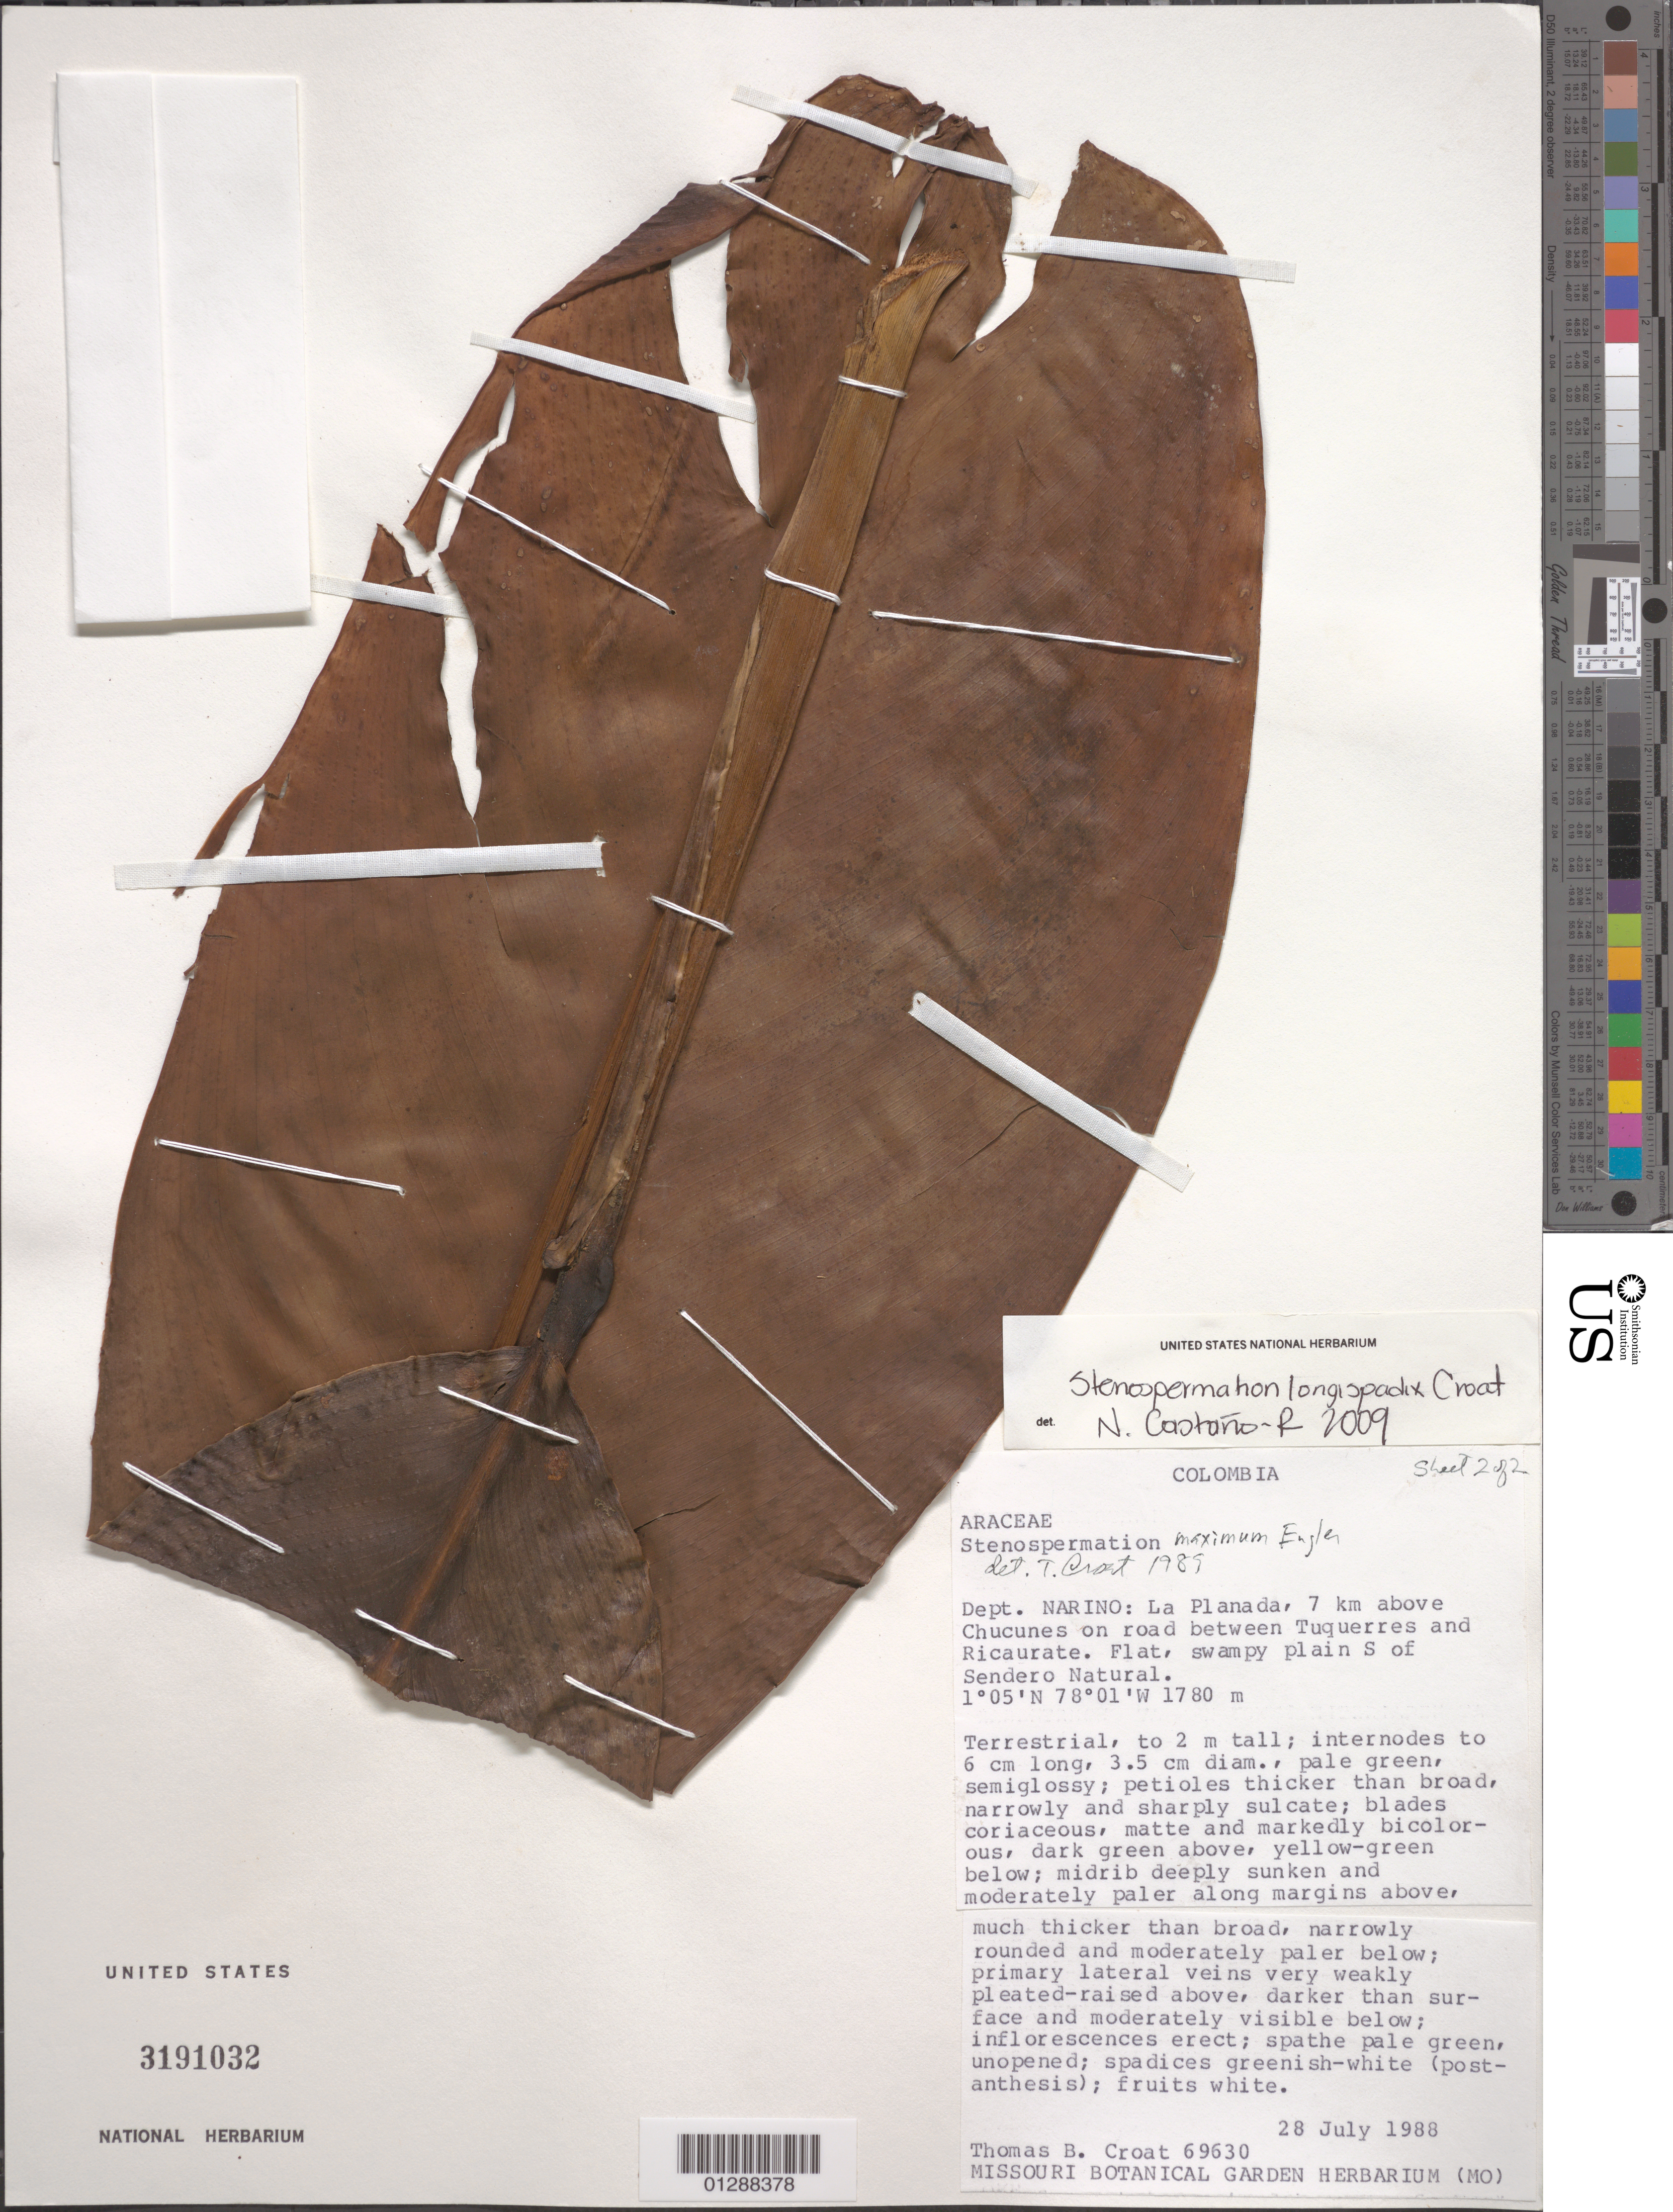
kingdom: Plantae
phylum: Tracheophyta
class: Liliopsida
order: Alismatales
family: Araceae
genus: Stenospermation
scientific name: Stenospermation longispadix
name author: Croat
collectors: T. B. Croat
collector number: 69630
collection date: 1988-07-28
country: Colombia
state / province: Nariño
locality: Dept. Narino: La Planada, 7 km above Chucunes on road between Tuquerres and Ricaurate. Flat, swampy plain S of Sendero Natural.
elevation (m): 1780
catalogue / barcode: US 3191032